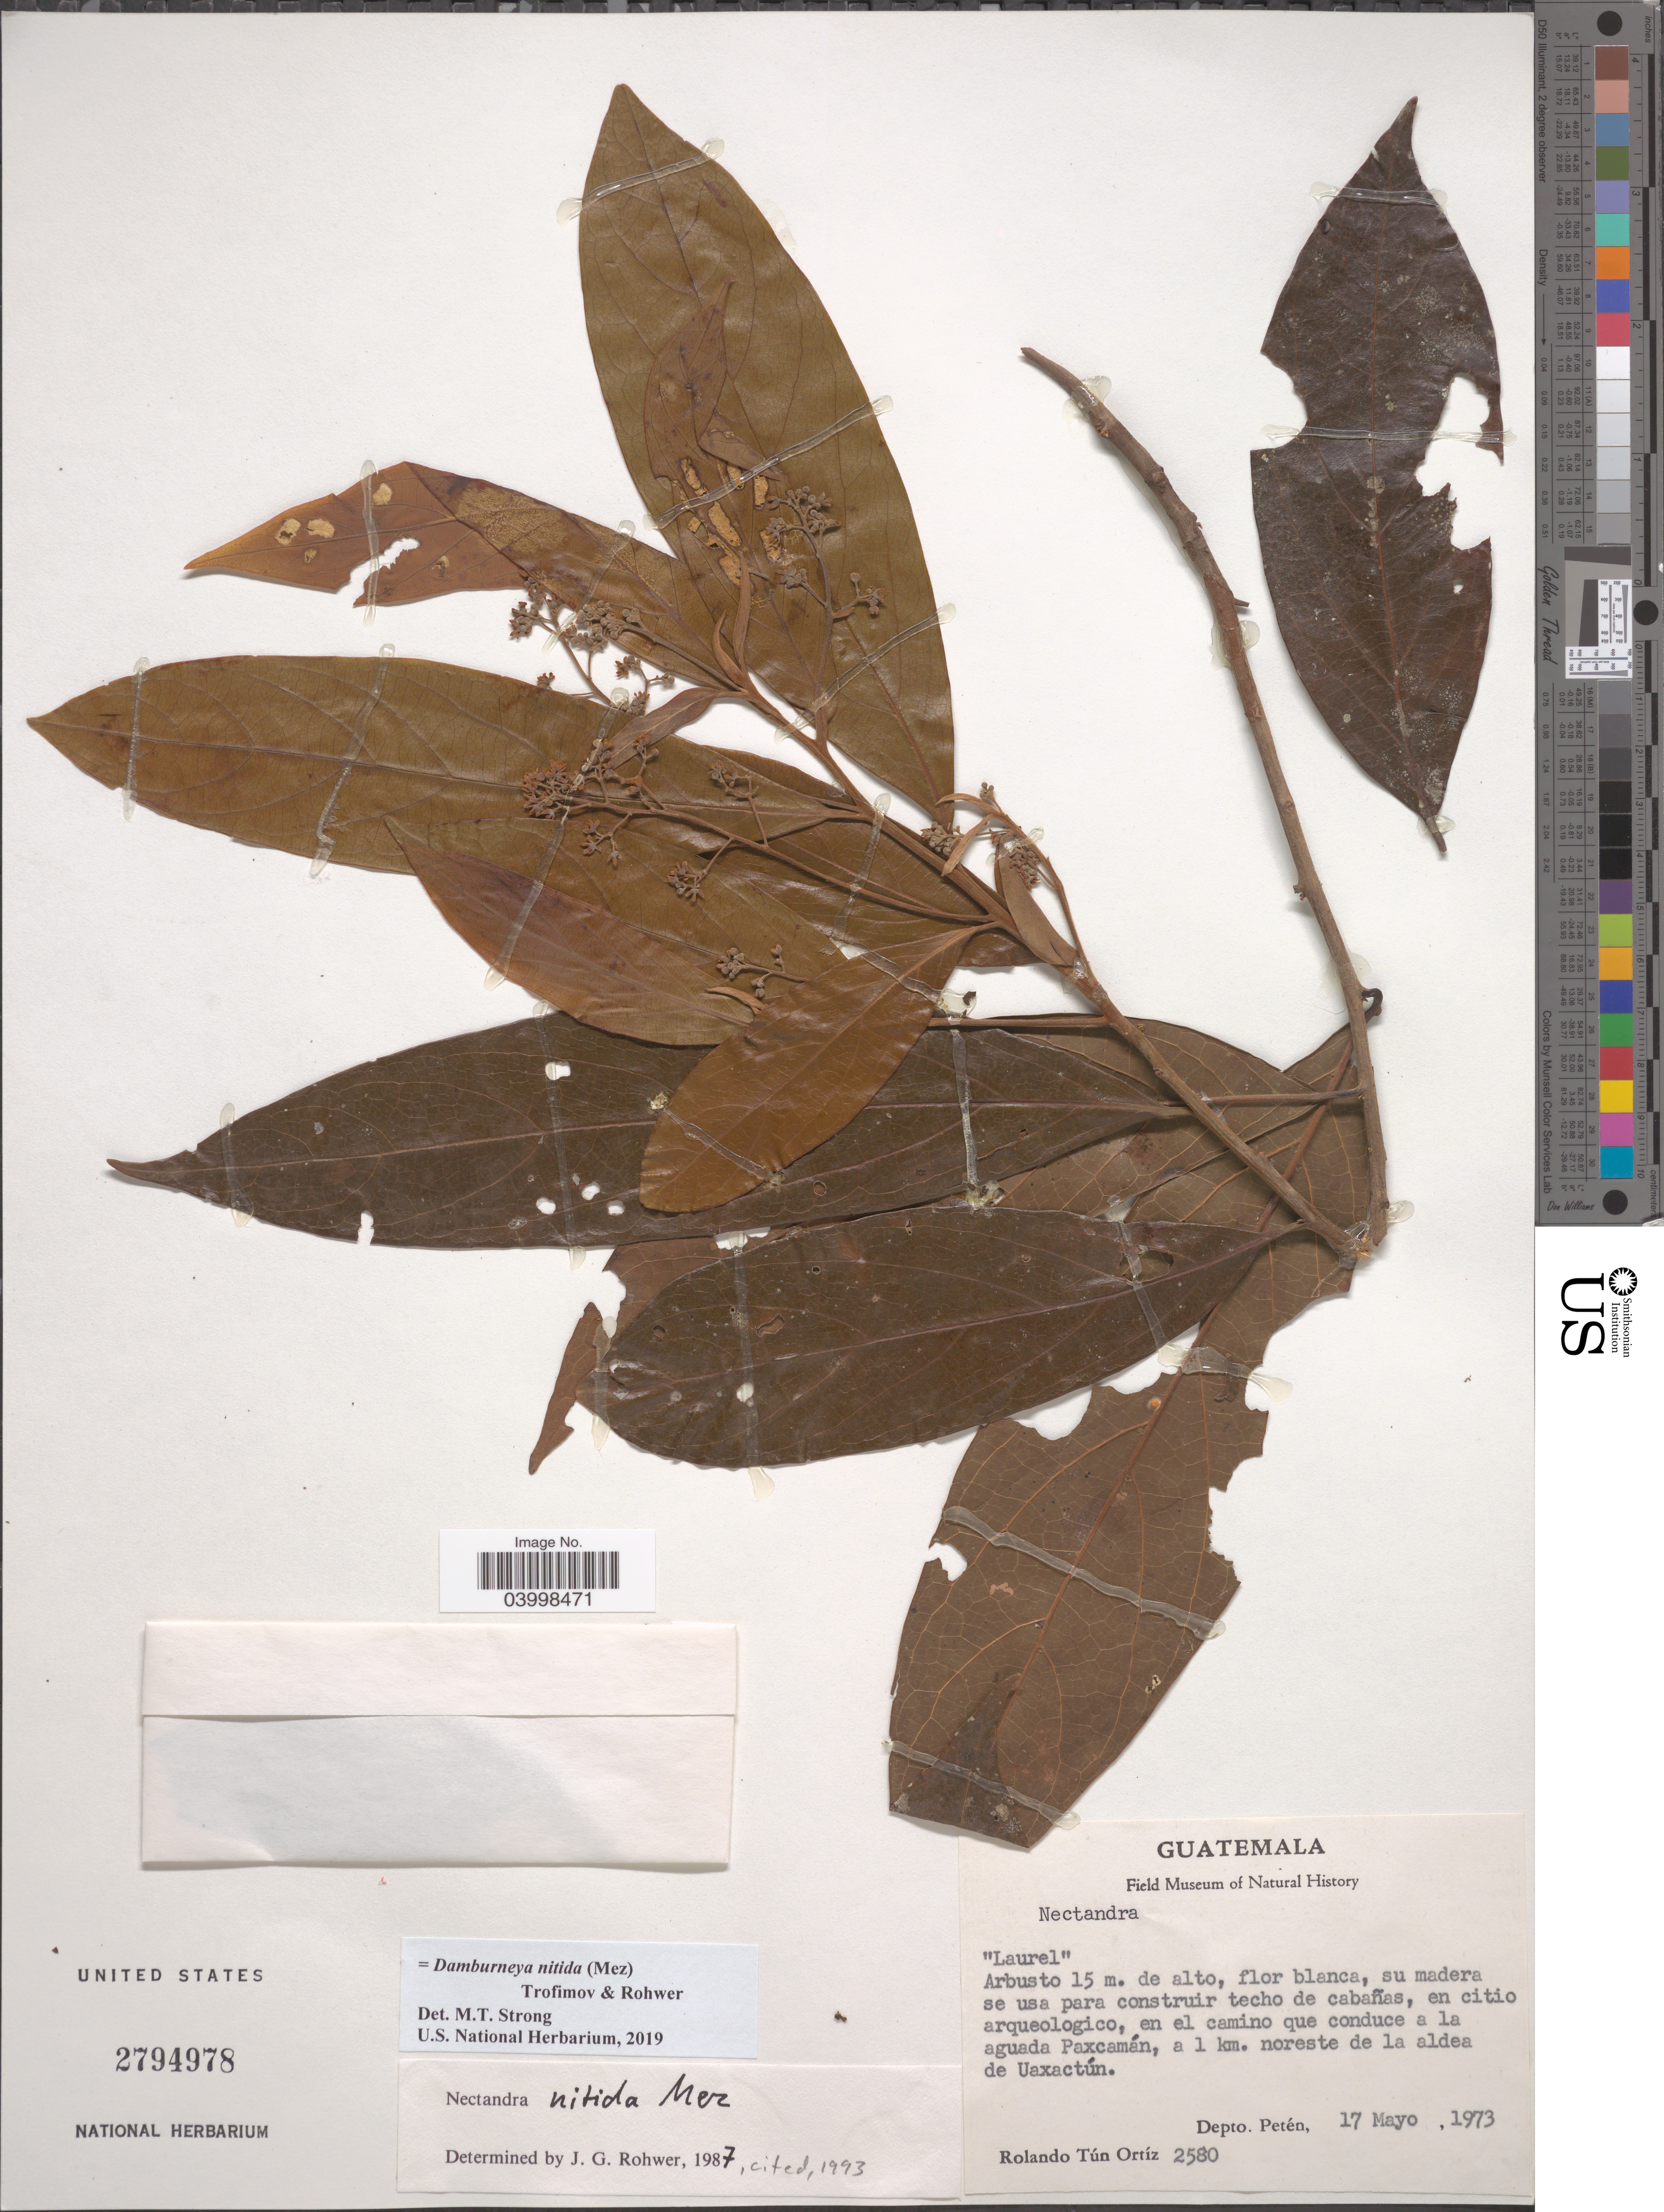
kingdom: Plantae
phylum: Tracheophyta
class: Magnoliopsida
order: Laurales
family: Lauraceae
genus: Damburneya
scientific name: Damburneya nitida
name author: (Mez) Trofimov & Rohwer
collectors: R. Tún Ortíz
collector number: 2580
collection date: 1973-05-17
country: Guatemala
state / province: El Peten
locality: En el camino que conduce a la aguada Paxcamán, a 1 km. noreste de la aldea de Uaxactún. Depto Petén.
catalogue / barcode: US 2794978